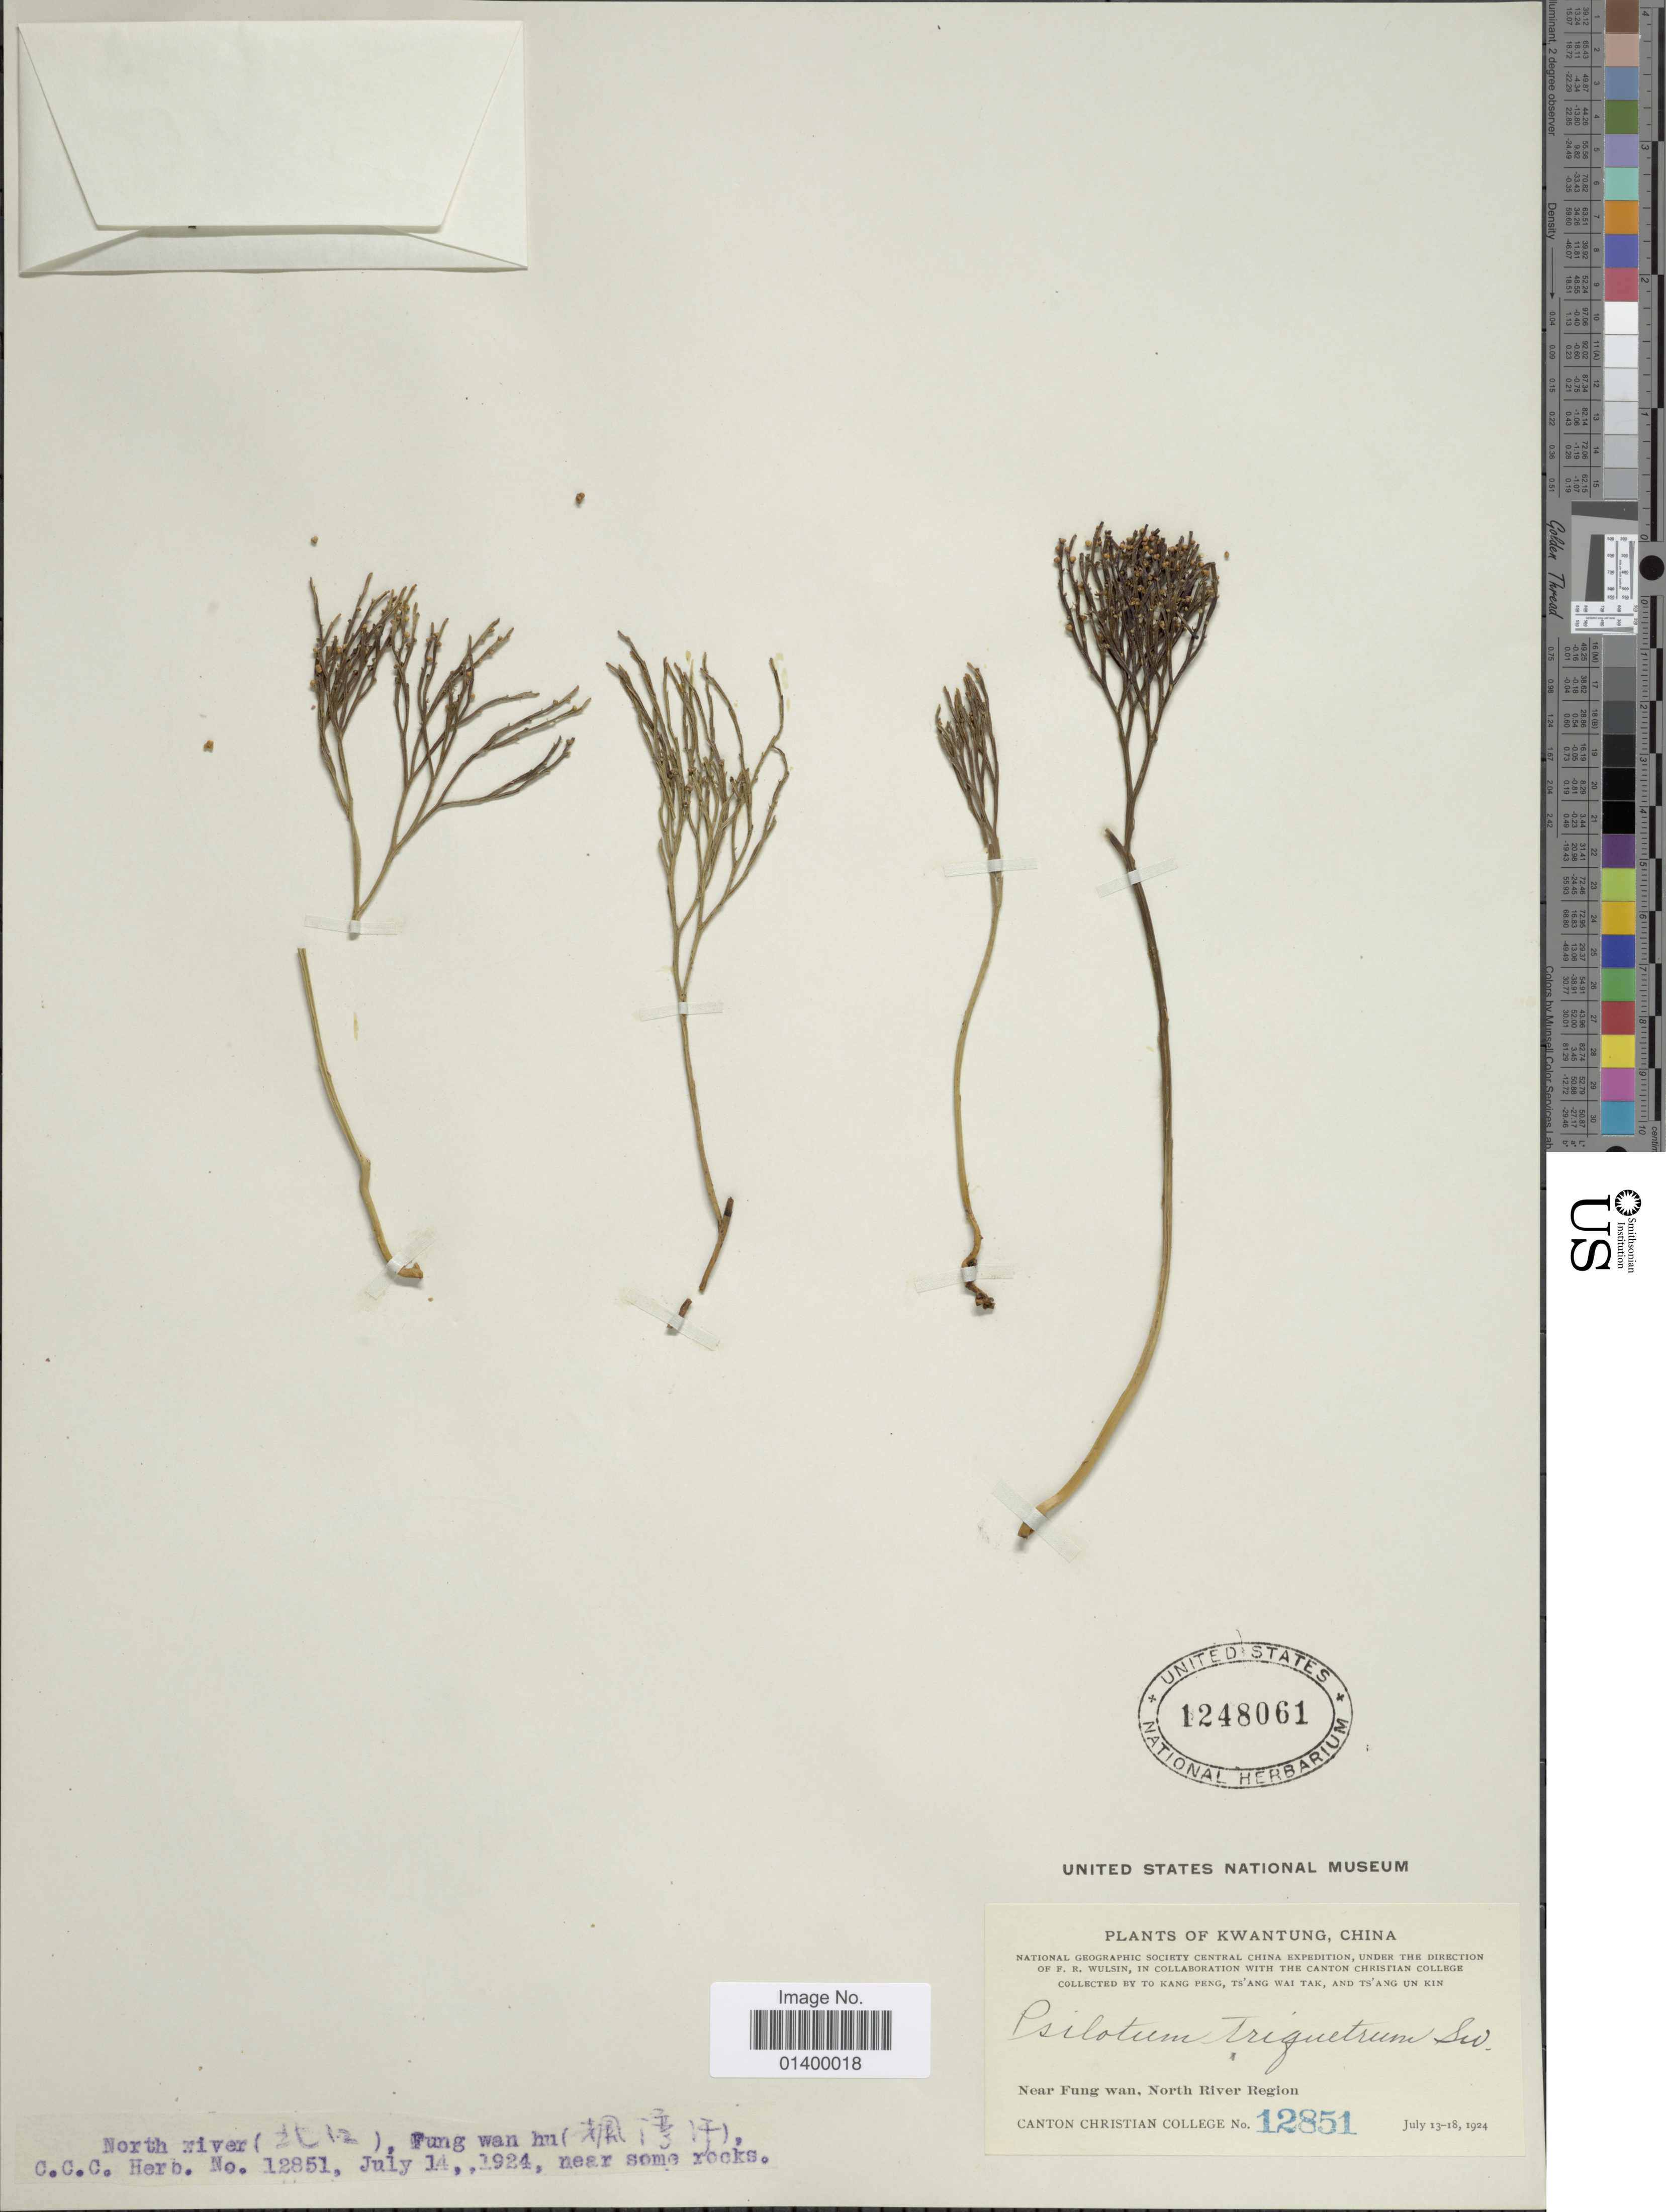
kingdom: Plantae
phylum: Tracheophyta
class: Polypodiopsida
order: Psilotales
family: Psilotaceae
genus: Psilotum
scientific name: Psilotum nudum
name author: (L.) P. Beauv.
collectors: Canton Christian College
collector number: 12851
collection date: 1924-07-13/1924-07-18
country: China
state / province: Guangdong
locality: Kwangtung. Near Fung wan, North River Region.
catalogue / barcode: US 1248061